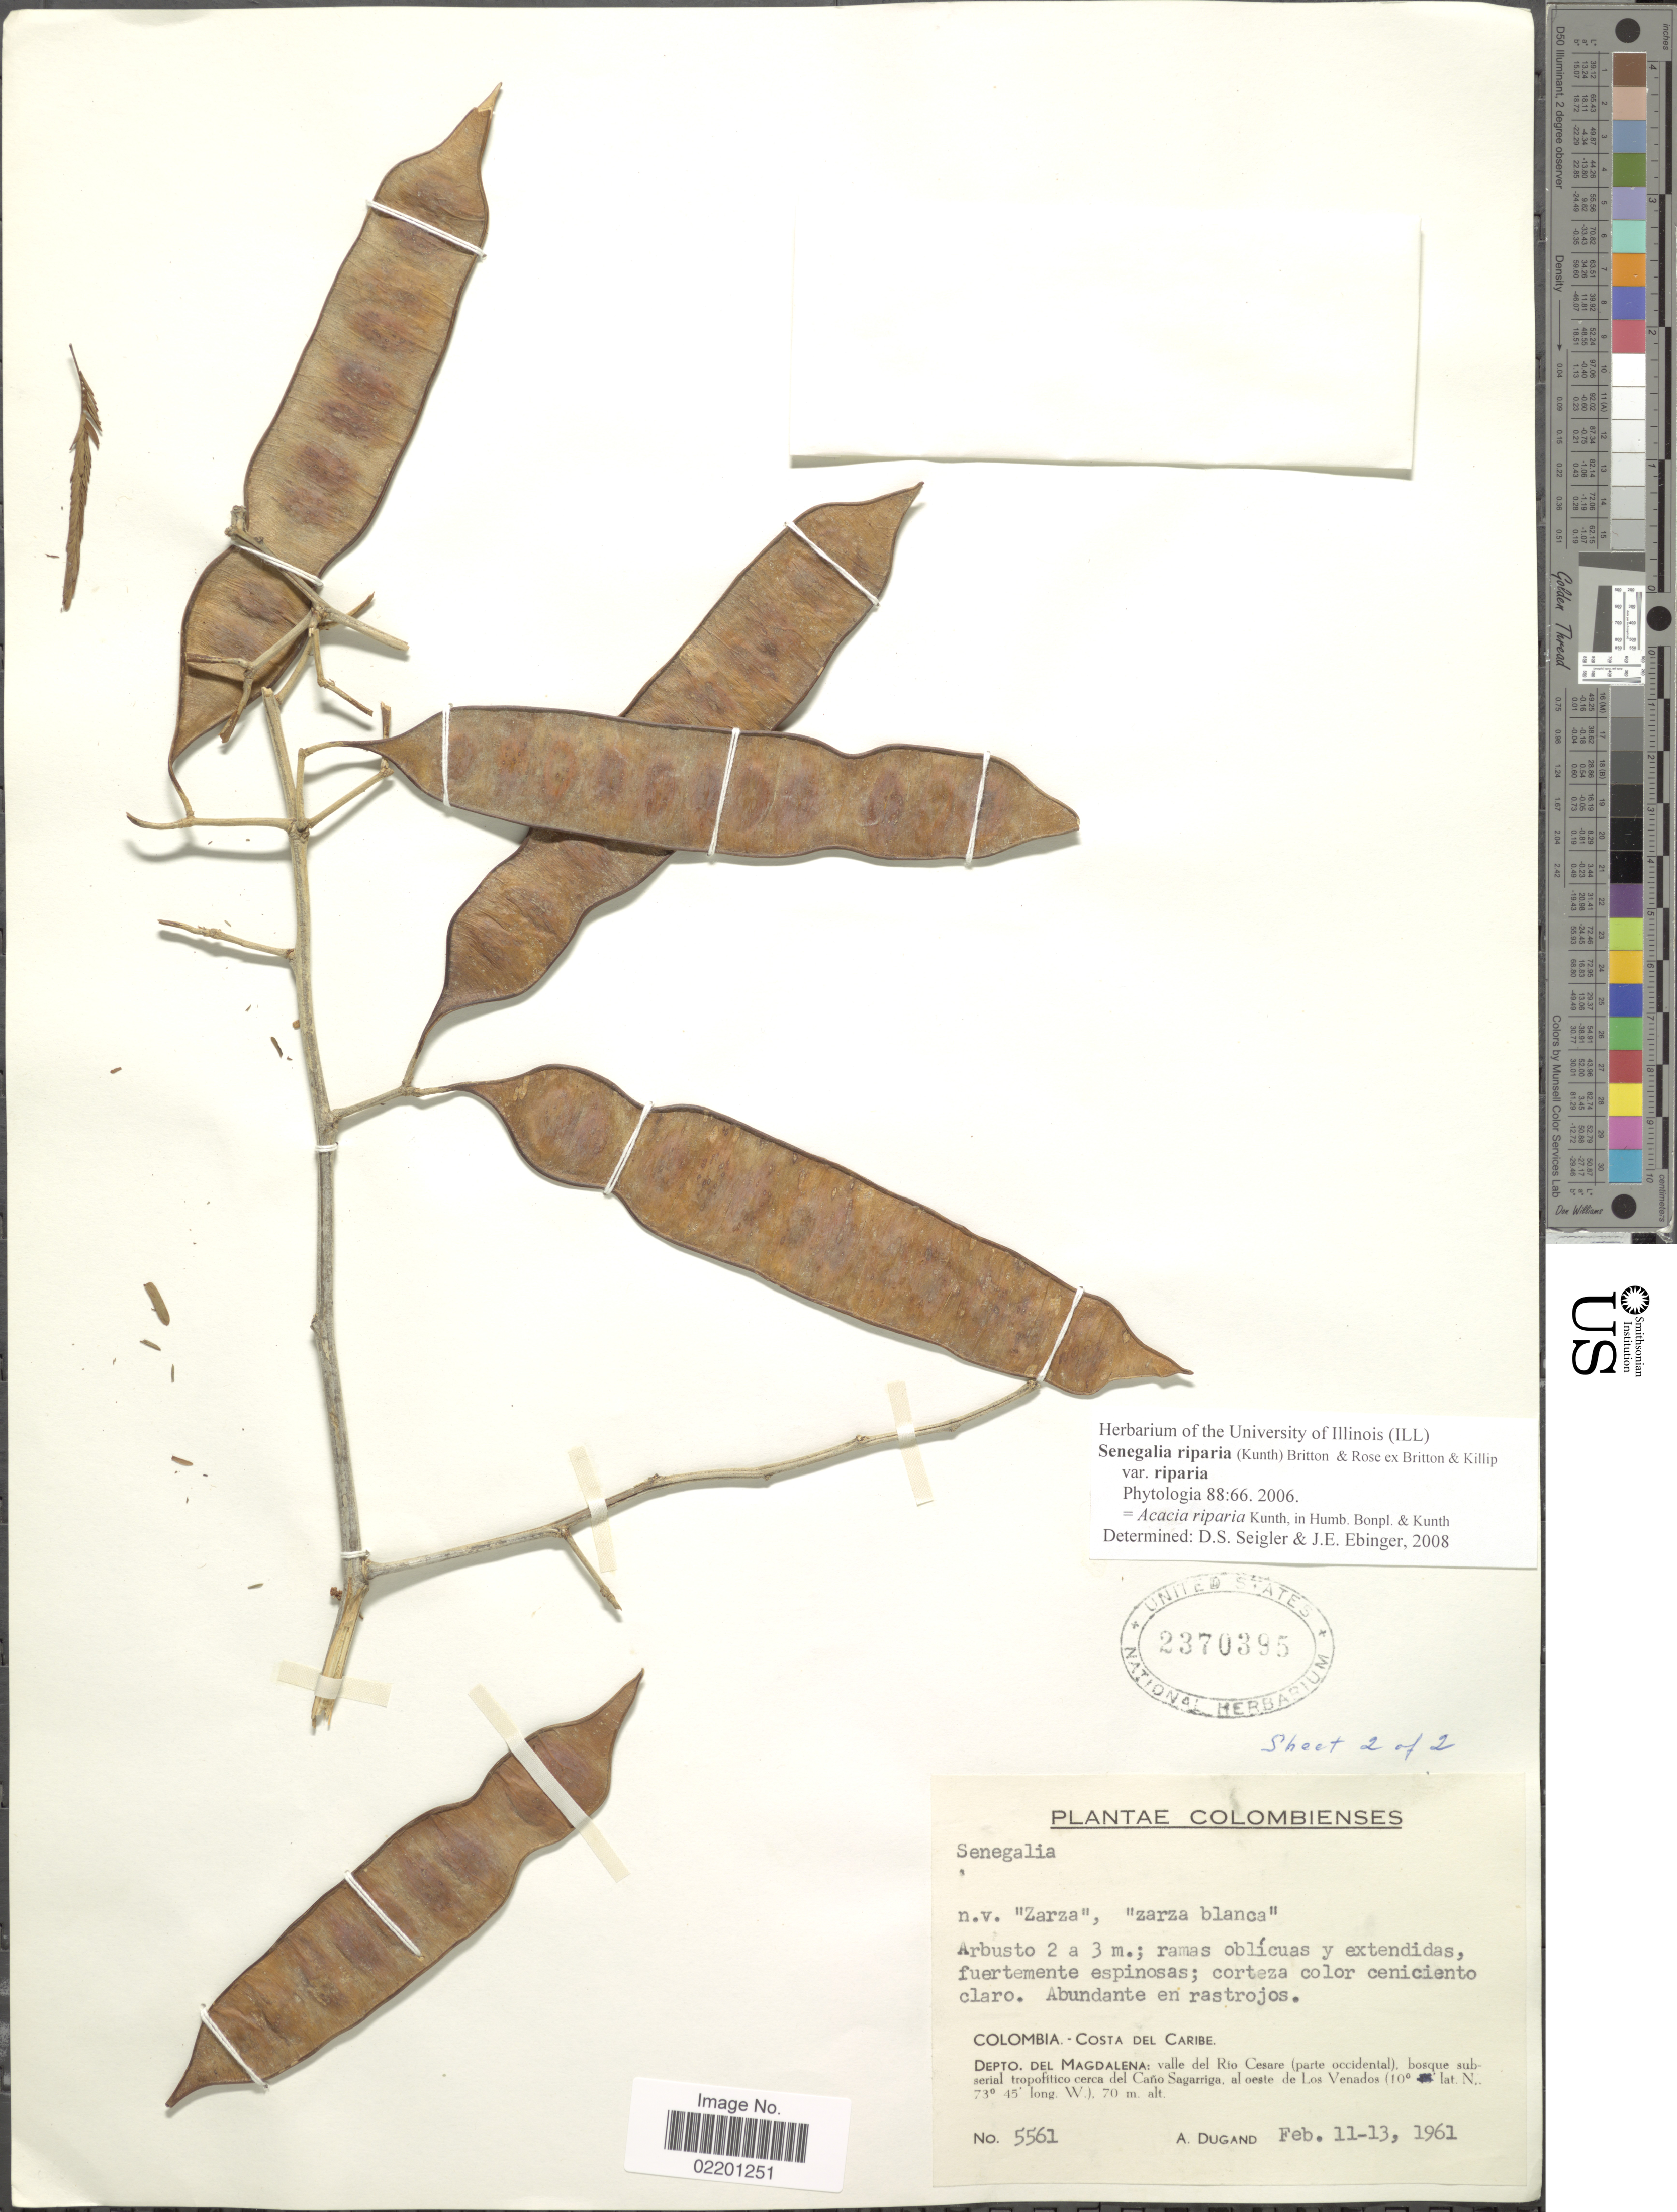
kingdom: Plantae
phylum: Tracheophyta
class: Magnoliopsida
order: Fabales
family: Fabaceae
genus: Senegalia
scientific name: Senegalia riparia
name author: (Kunth) Britton & Rose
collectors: A. Dugand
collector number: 5561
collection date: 1961-02-11/1961-02-13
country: Colombia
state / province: Atlántico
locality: Colombia, Costa del Caribe, Depto. del Magdalena: valle del Rio Cesare (parte occidental), bosque subserail tropofitico cerca del Cano Sagarriga. al oeste de Los Venados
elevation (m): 70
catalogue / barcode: US 2370395